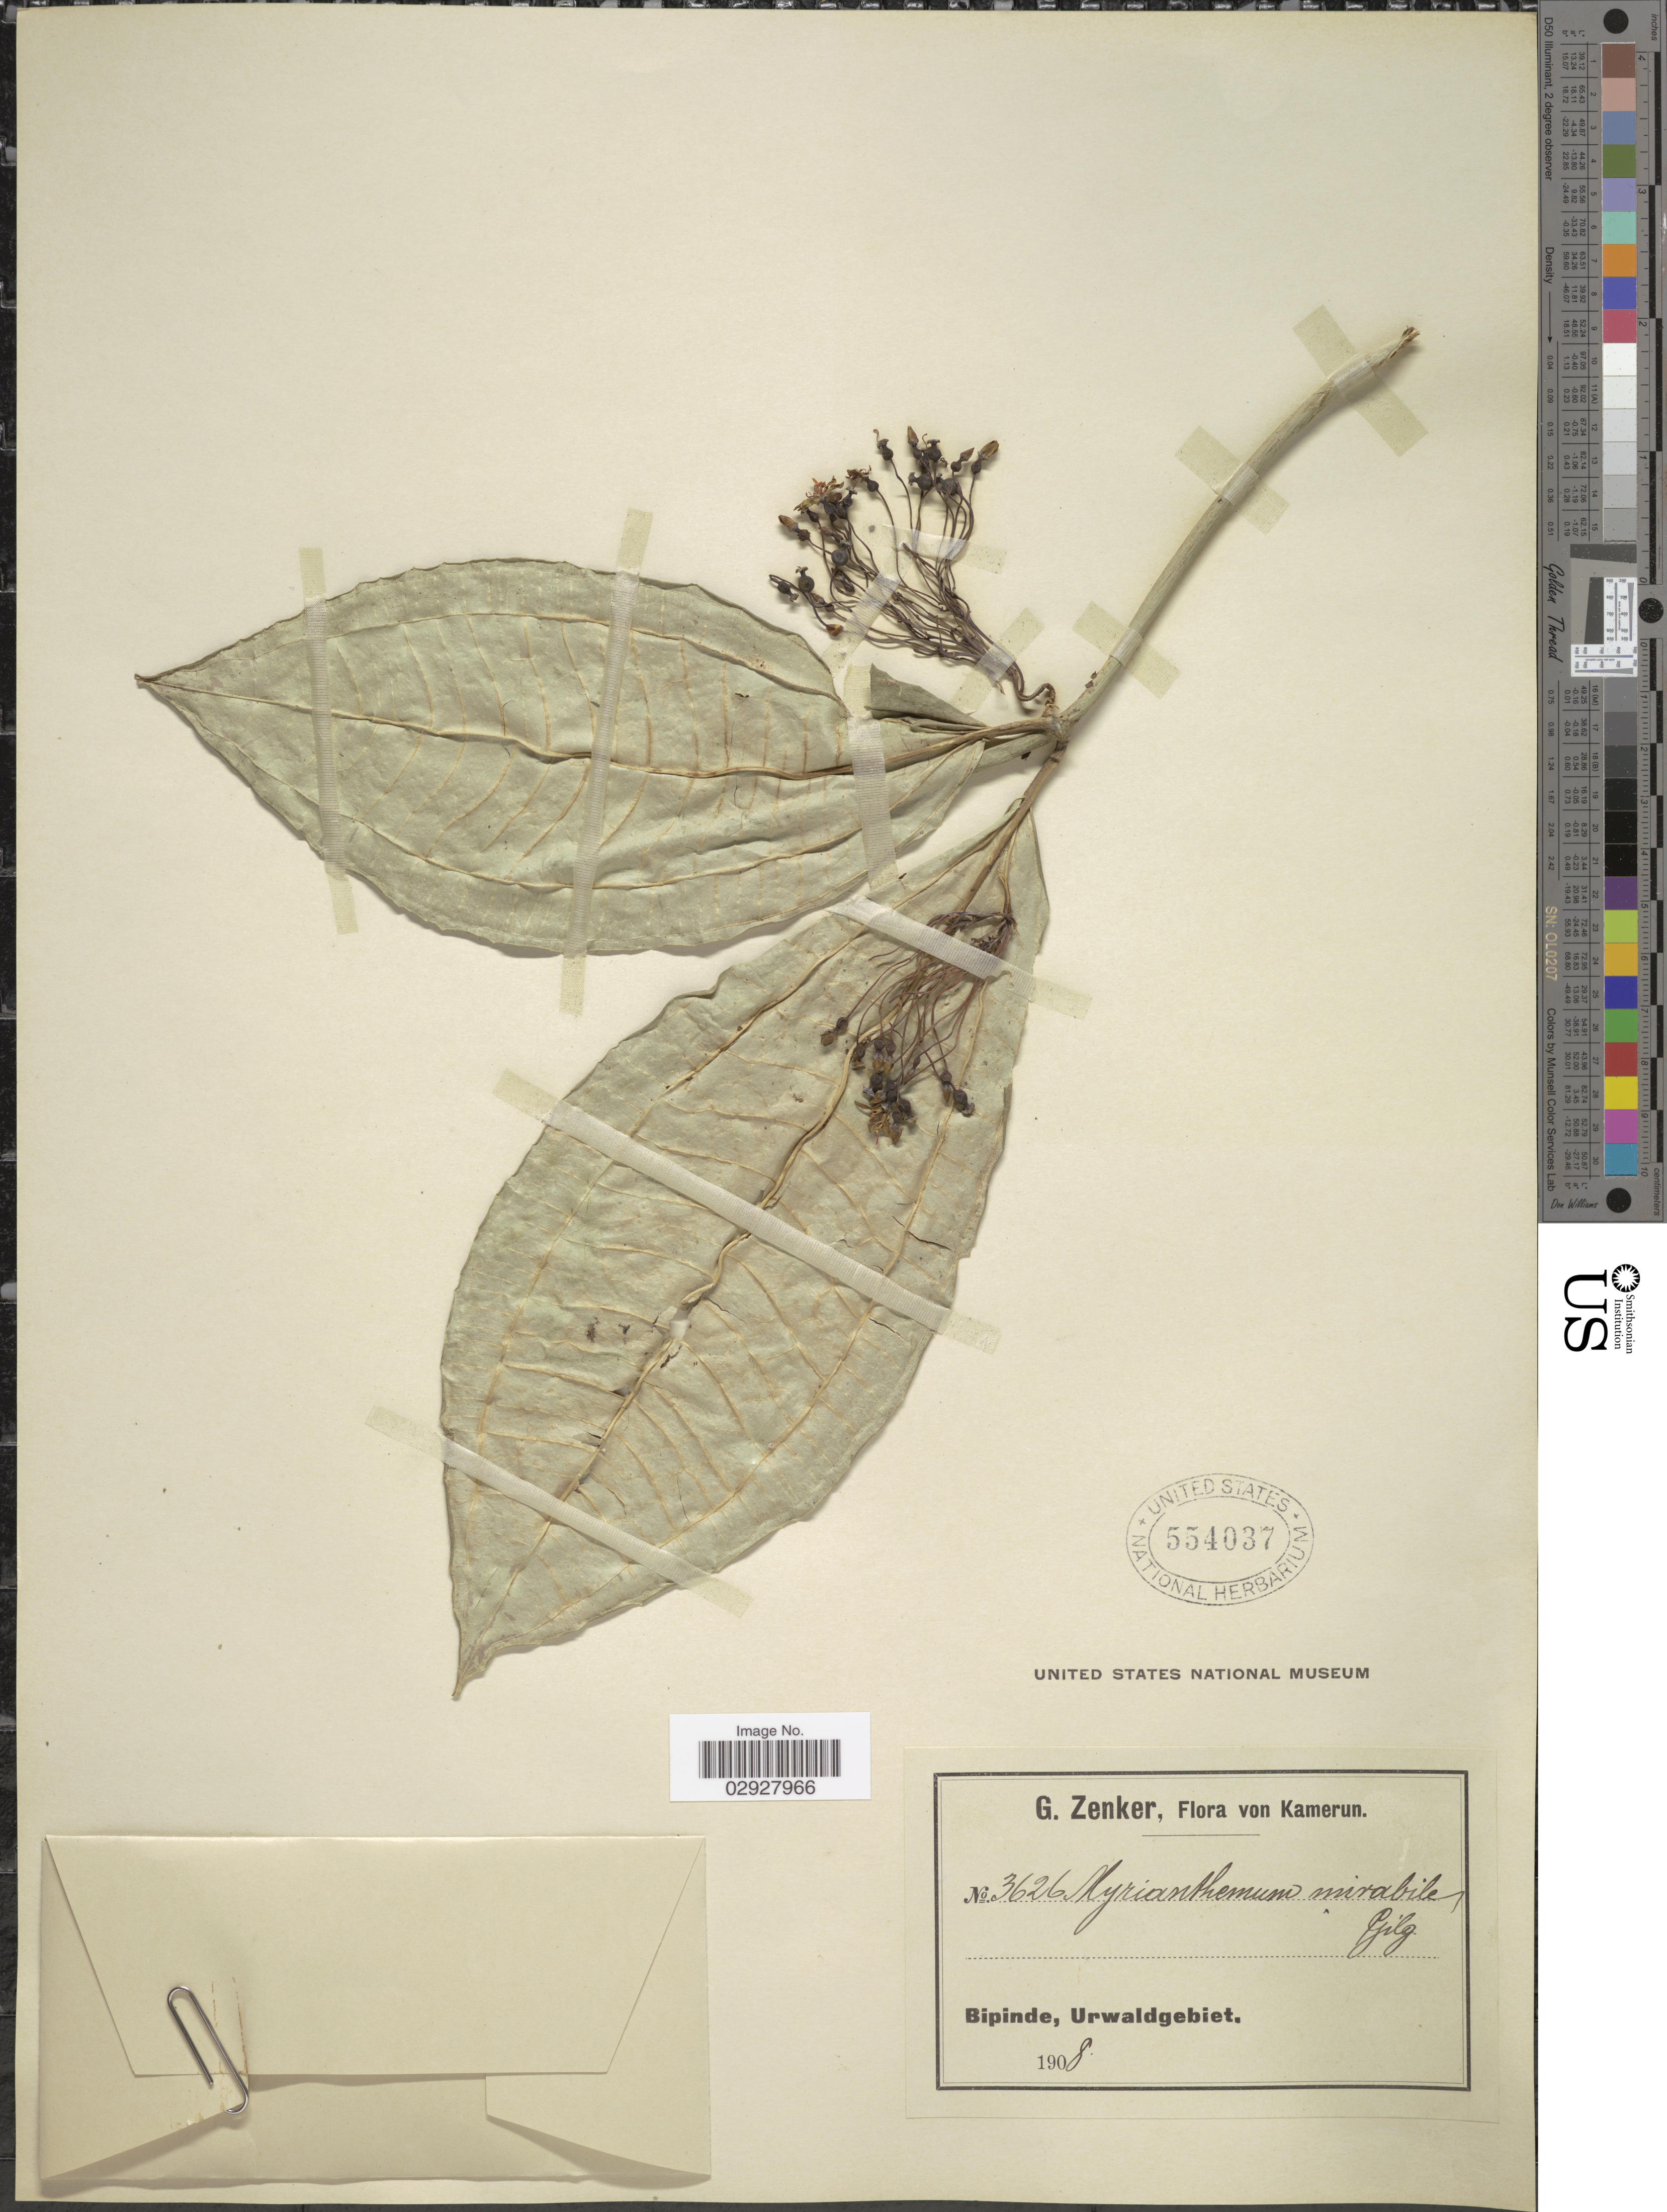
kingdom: Plantae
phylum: Tracheophyta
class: Magnoliopsida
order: Myrtales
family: Melastomataceae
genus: Medinilla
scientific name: Medinilla mirabile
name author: Jacq.-Fél.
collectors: G. A. Zenker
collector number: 3626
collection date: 1908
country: Cameroon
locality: Bipinde, Urwaldgebiet, Kamerun.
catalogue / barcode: US 554037